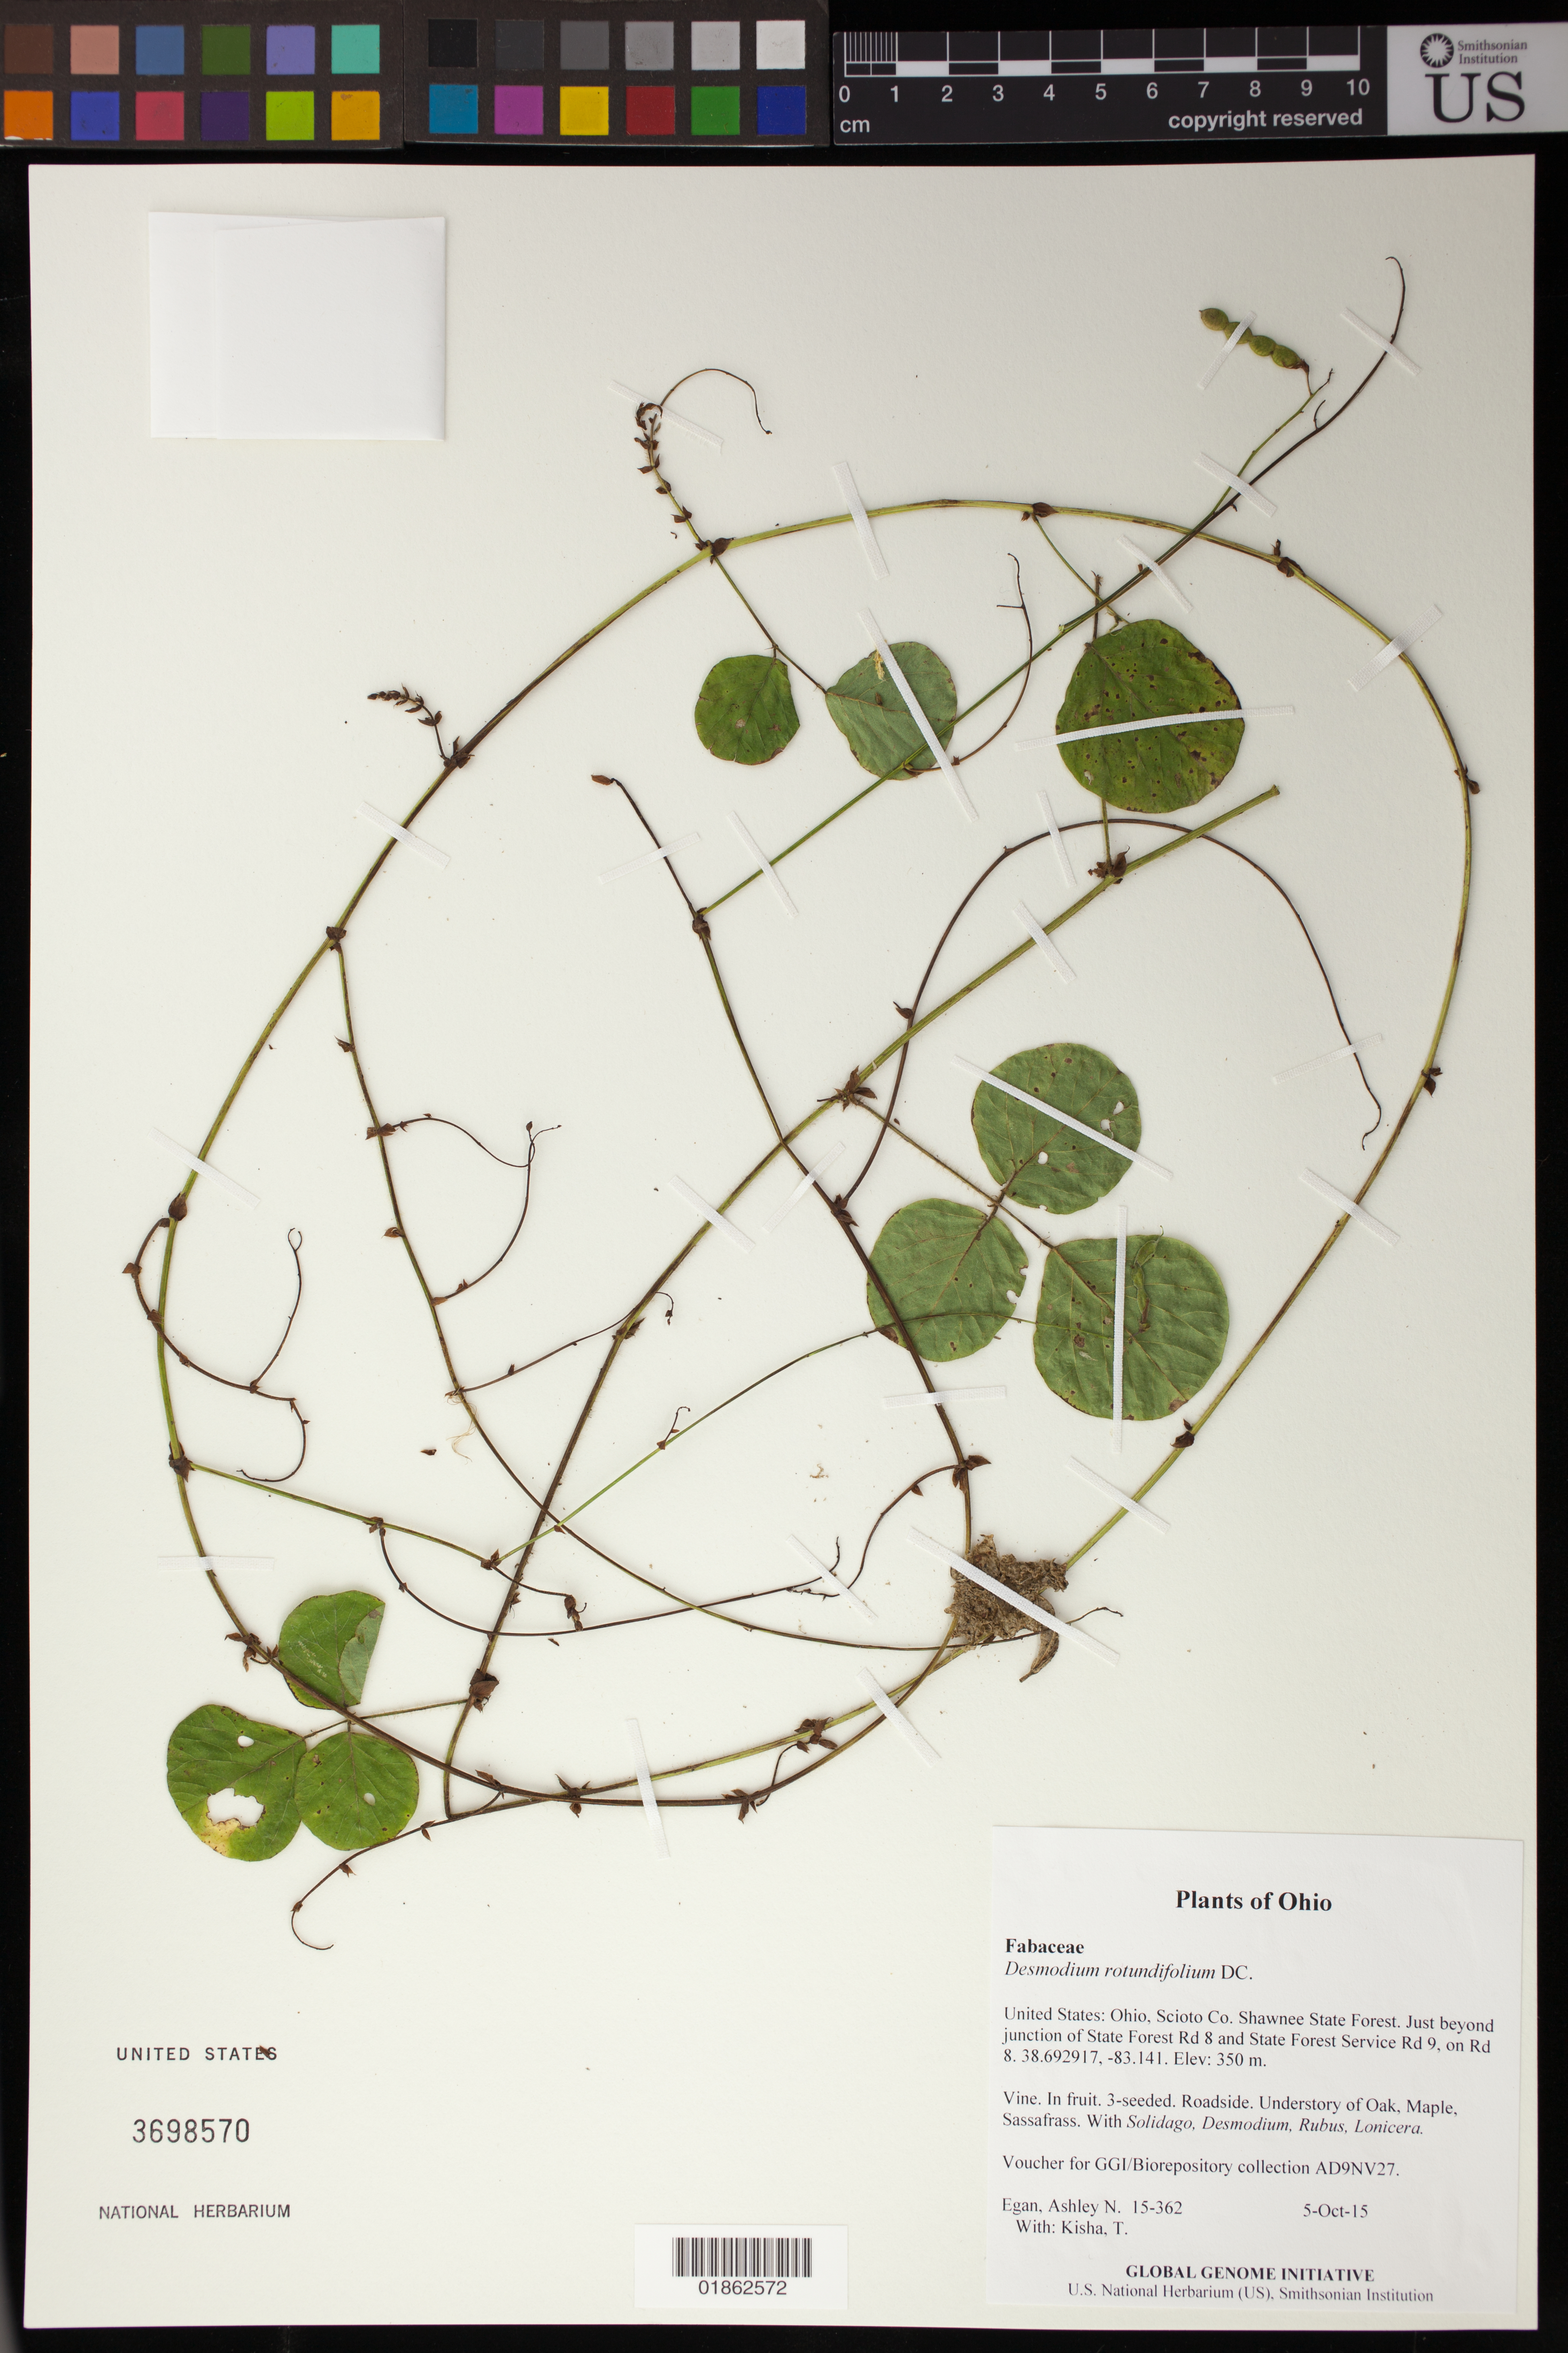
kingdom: Plantae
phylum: Tracheophyta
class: Magnoliopsida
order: Fabales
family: Fabaceae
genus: Desmodium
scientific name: Desmodium rotundifolium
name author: DC.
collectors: A. N. Egan & T. Kisha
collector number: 15-362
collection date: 2015-10-05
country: United States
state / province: Ohio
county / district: Scioto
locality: Shawnee State Forest. Just beyond junction of State Forest Rd 8 and State Forest Service Rd 9, on Rd 8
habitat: Roadside. Understory of Oak, Maple, Sassafrass. With Solidago, Desmodium, Rubus, Lonicera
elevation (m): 350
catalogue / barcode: US 3698570